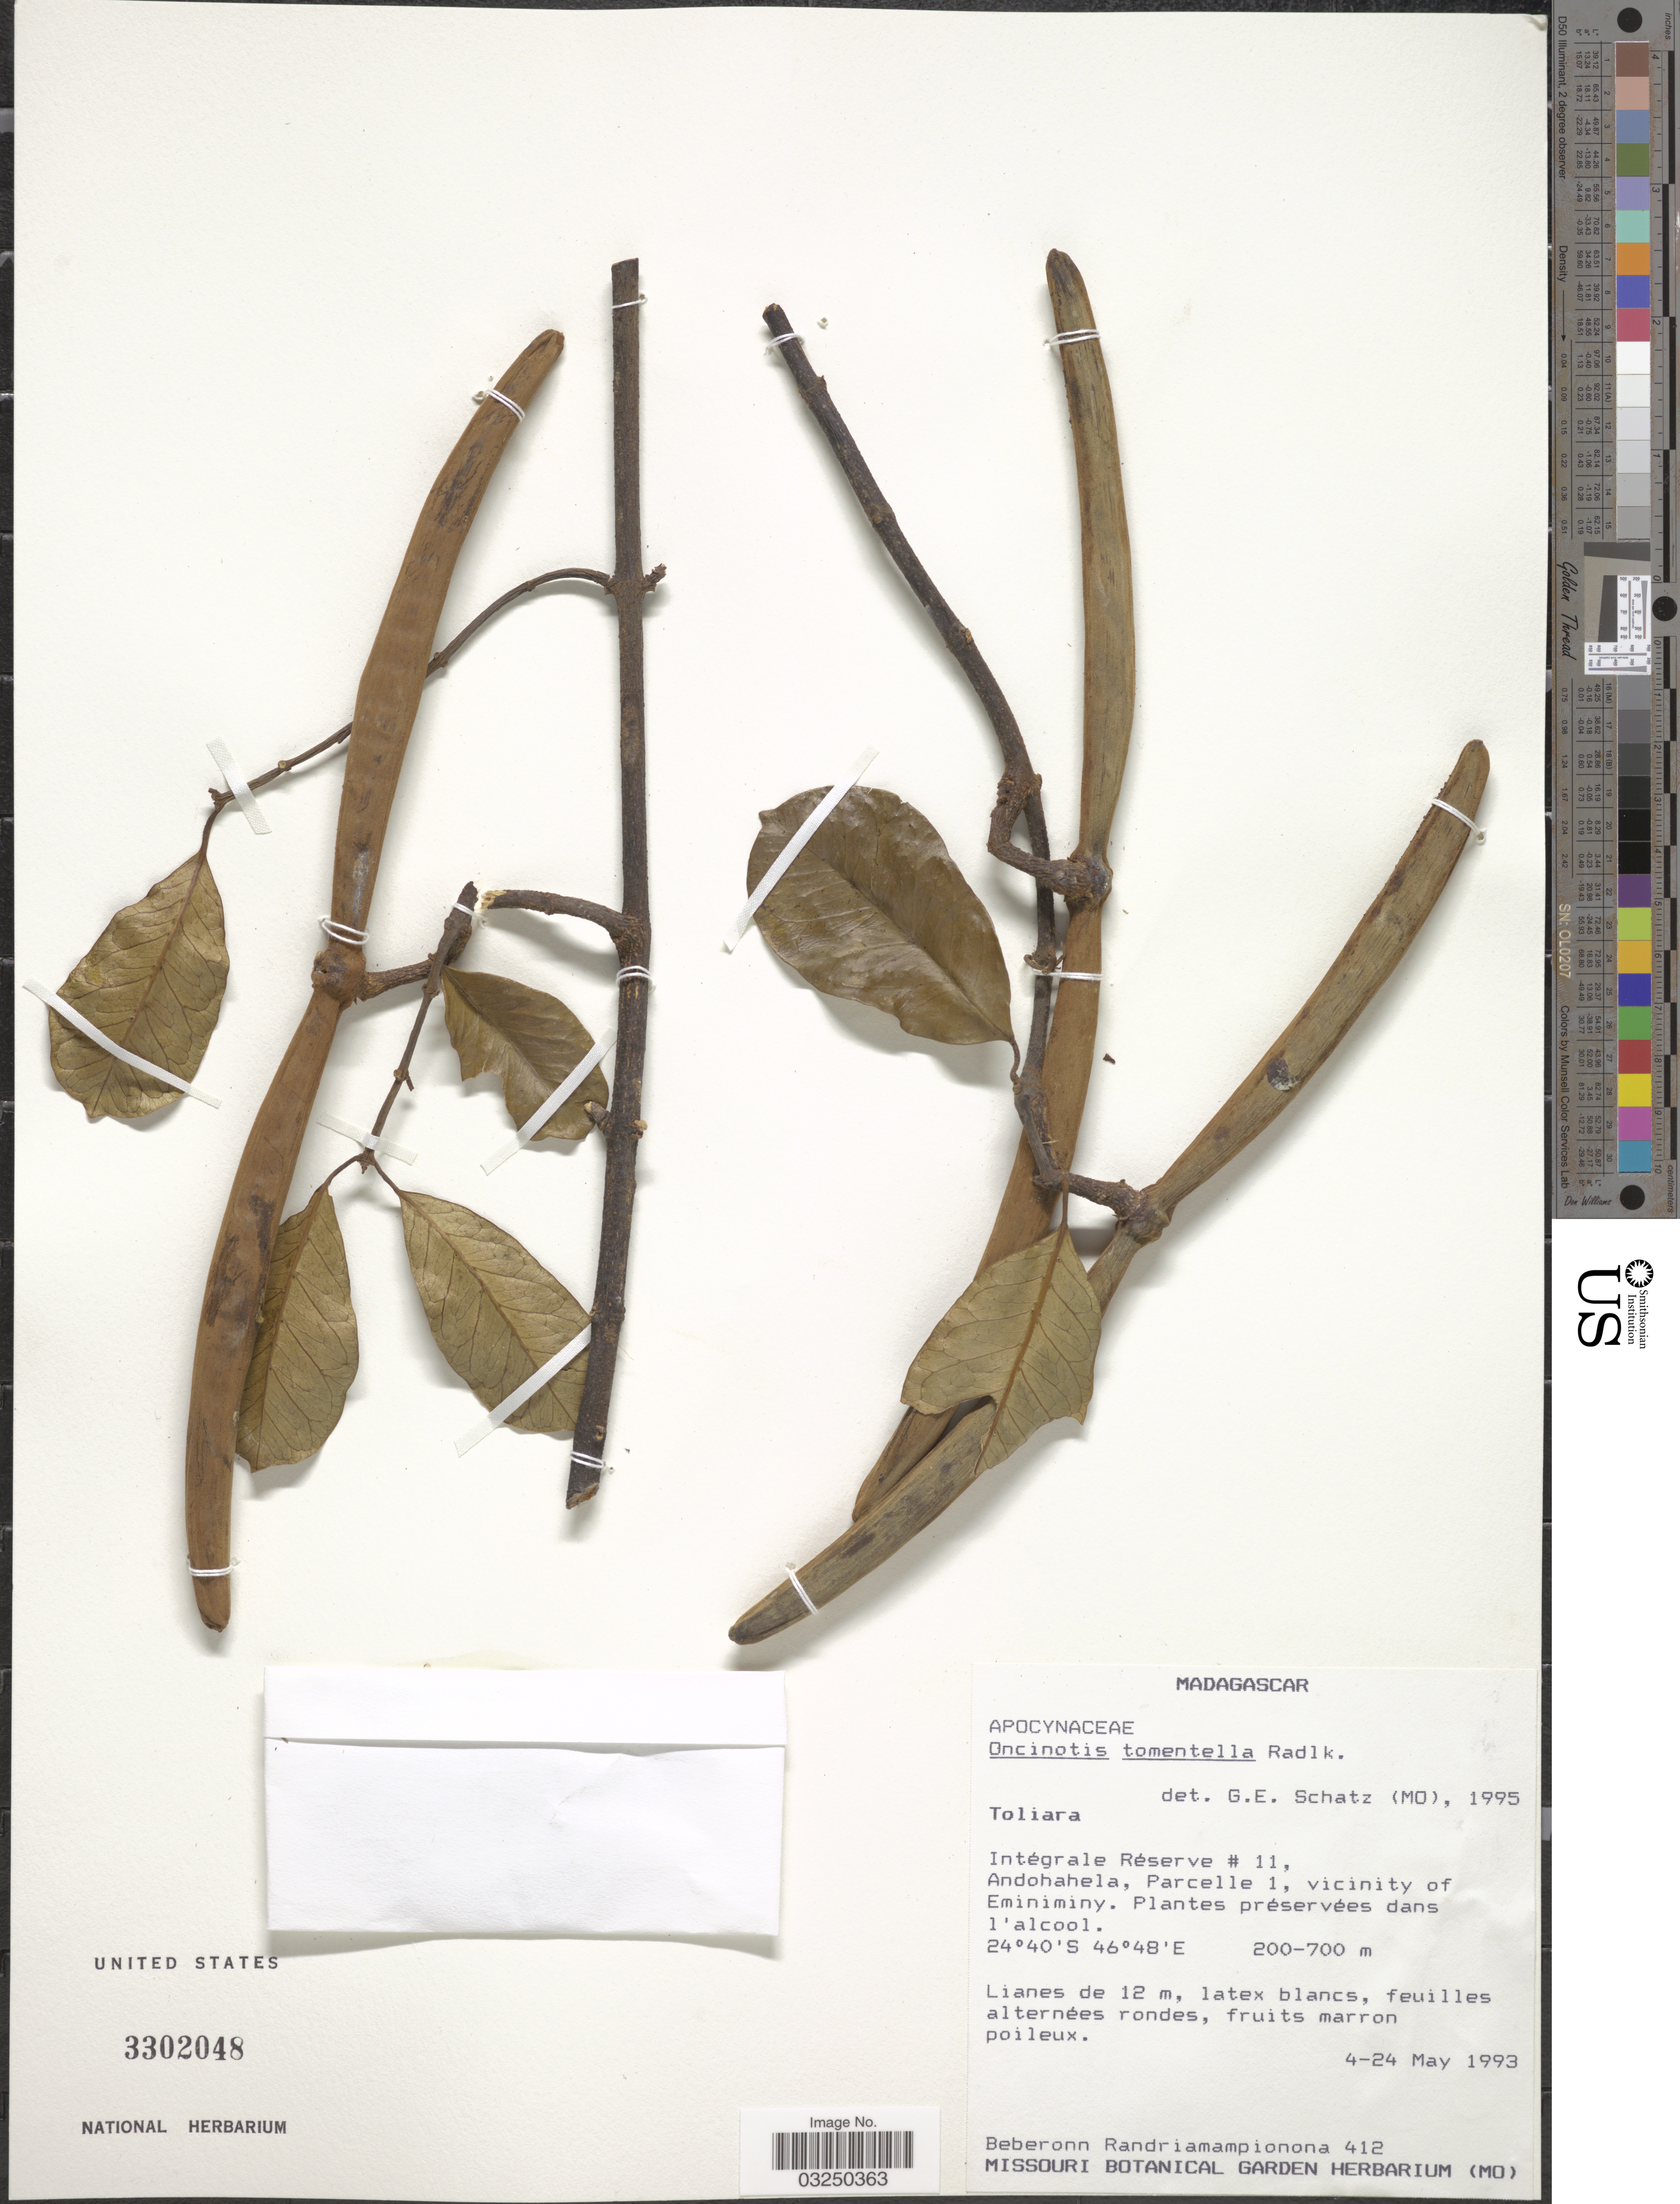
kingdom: Plantae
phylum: Tracheophyta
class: Magnoliopsida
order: Gentianales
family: Apocynaceae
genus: Oncinotis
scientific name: Oncinotis tomentella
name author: Radlk.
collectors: B. Randriamampionona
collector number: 412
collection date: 1993-05-04/1993-05-24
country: Madagascar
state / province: Anosy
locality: Intégrale Réserve #11, Andohahela, Parcelle 1, vicinity of Eminiminy.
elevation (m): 200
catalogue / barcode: US 3302048